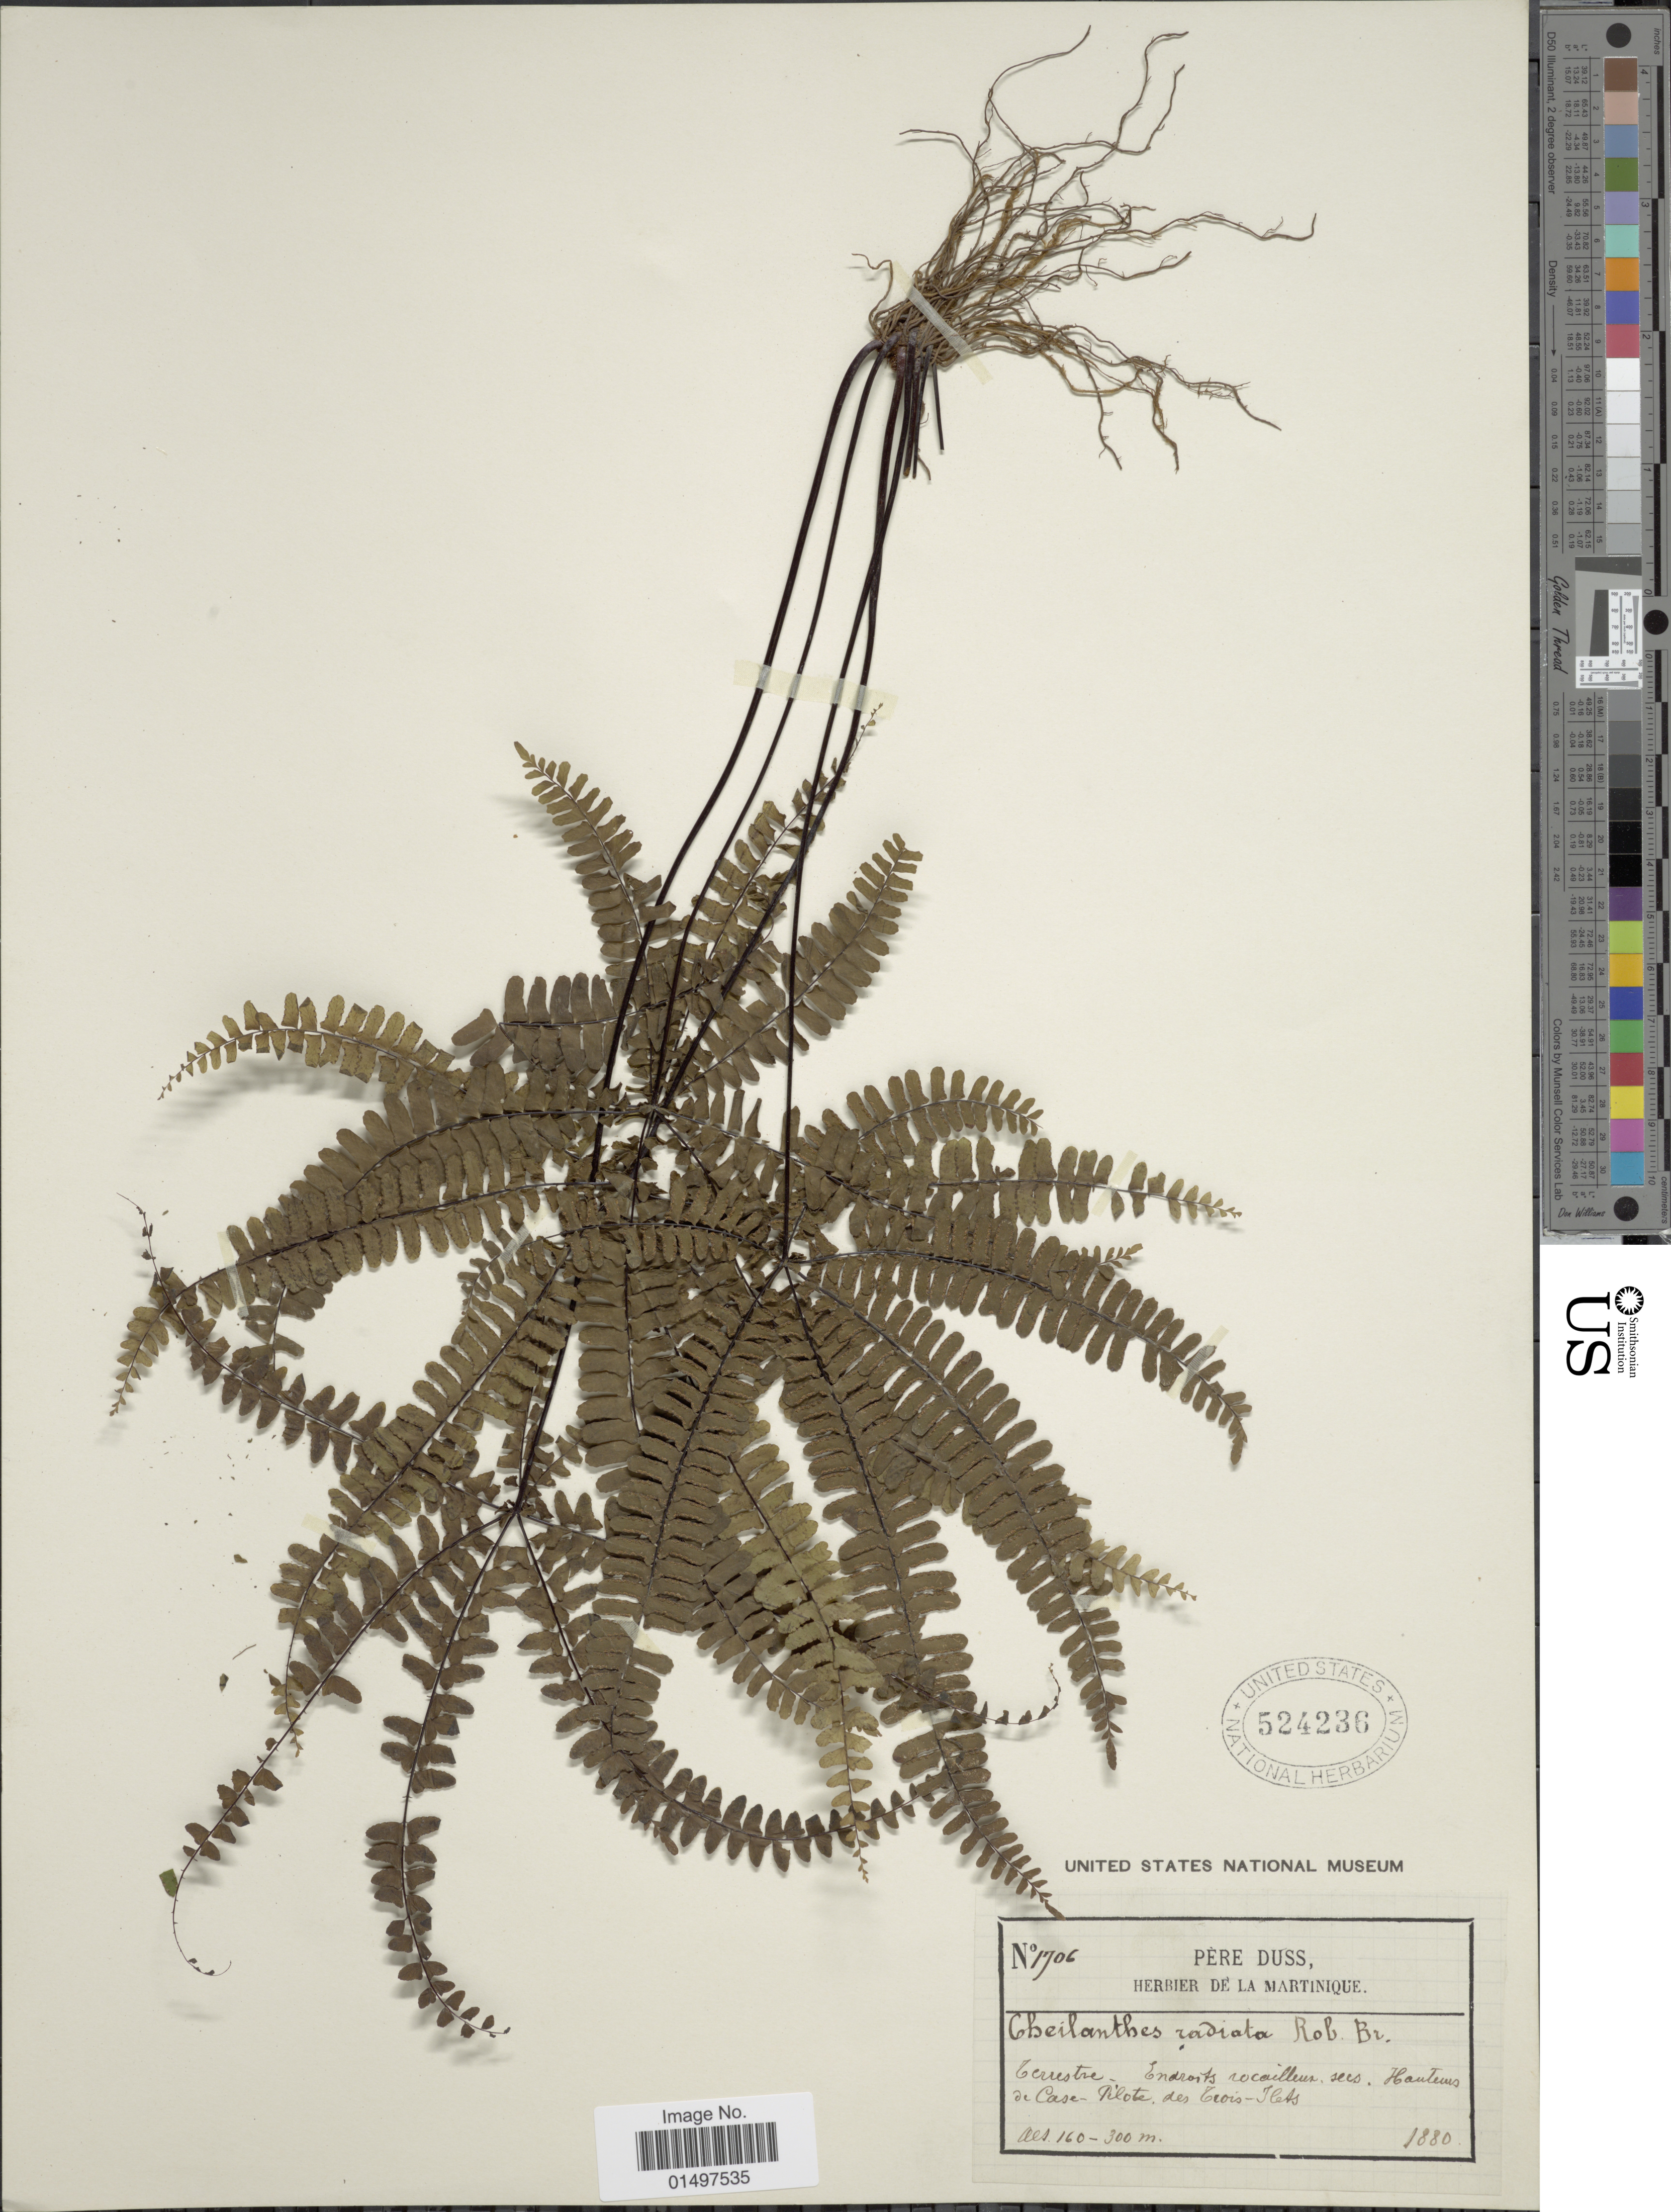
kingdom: Plantae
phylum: Tracheophyta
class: Polypodiopsida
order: Polypodiales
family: Pteridaceae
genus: Adiantopsis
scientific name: Adiantopsis radiata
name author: (L.) Fée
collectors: Père Duss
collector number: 1706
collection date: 1880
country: Martinique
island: Martinique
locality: Terrestre. Endroits rocailleux sees. Hauteurs de Case-Pilote, des Trois-Îlets.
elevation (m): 160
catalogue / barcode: US 524236